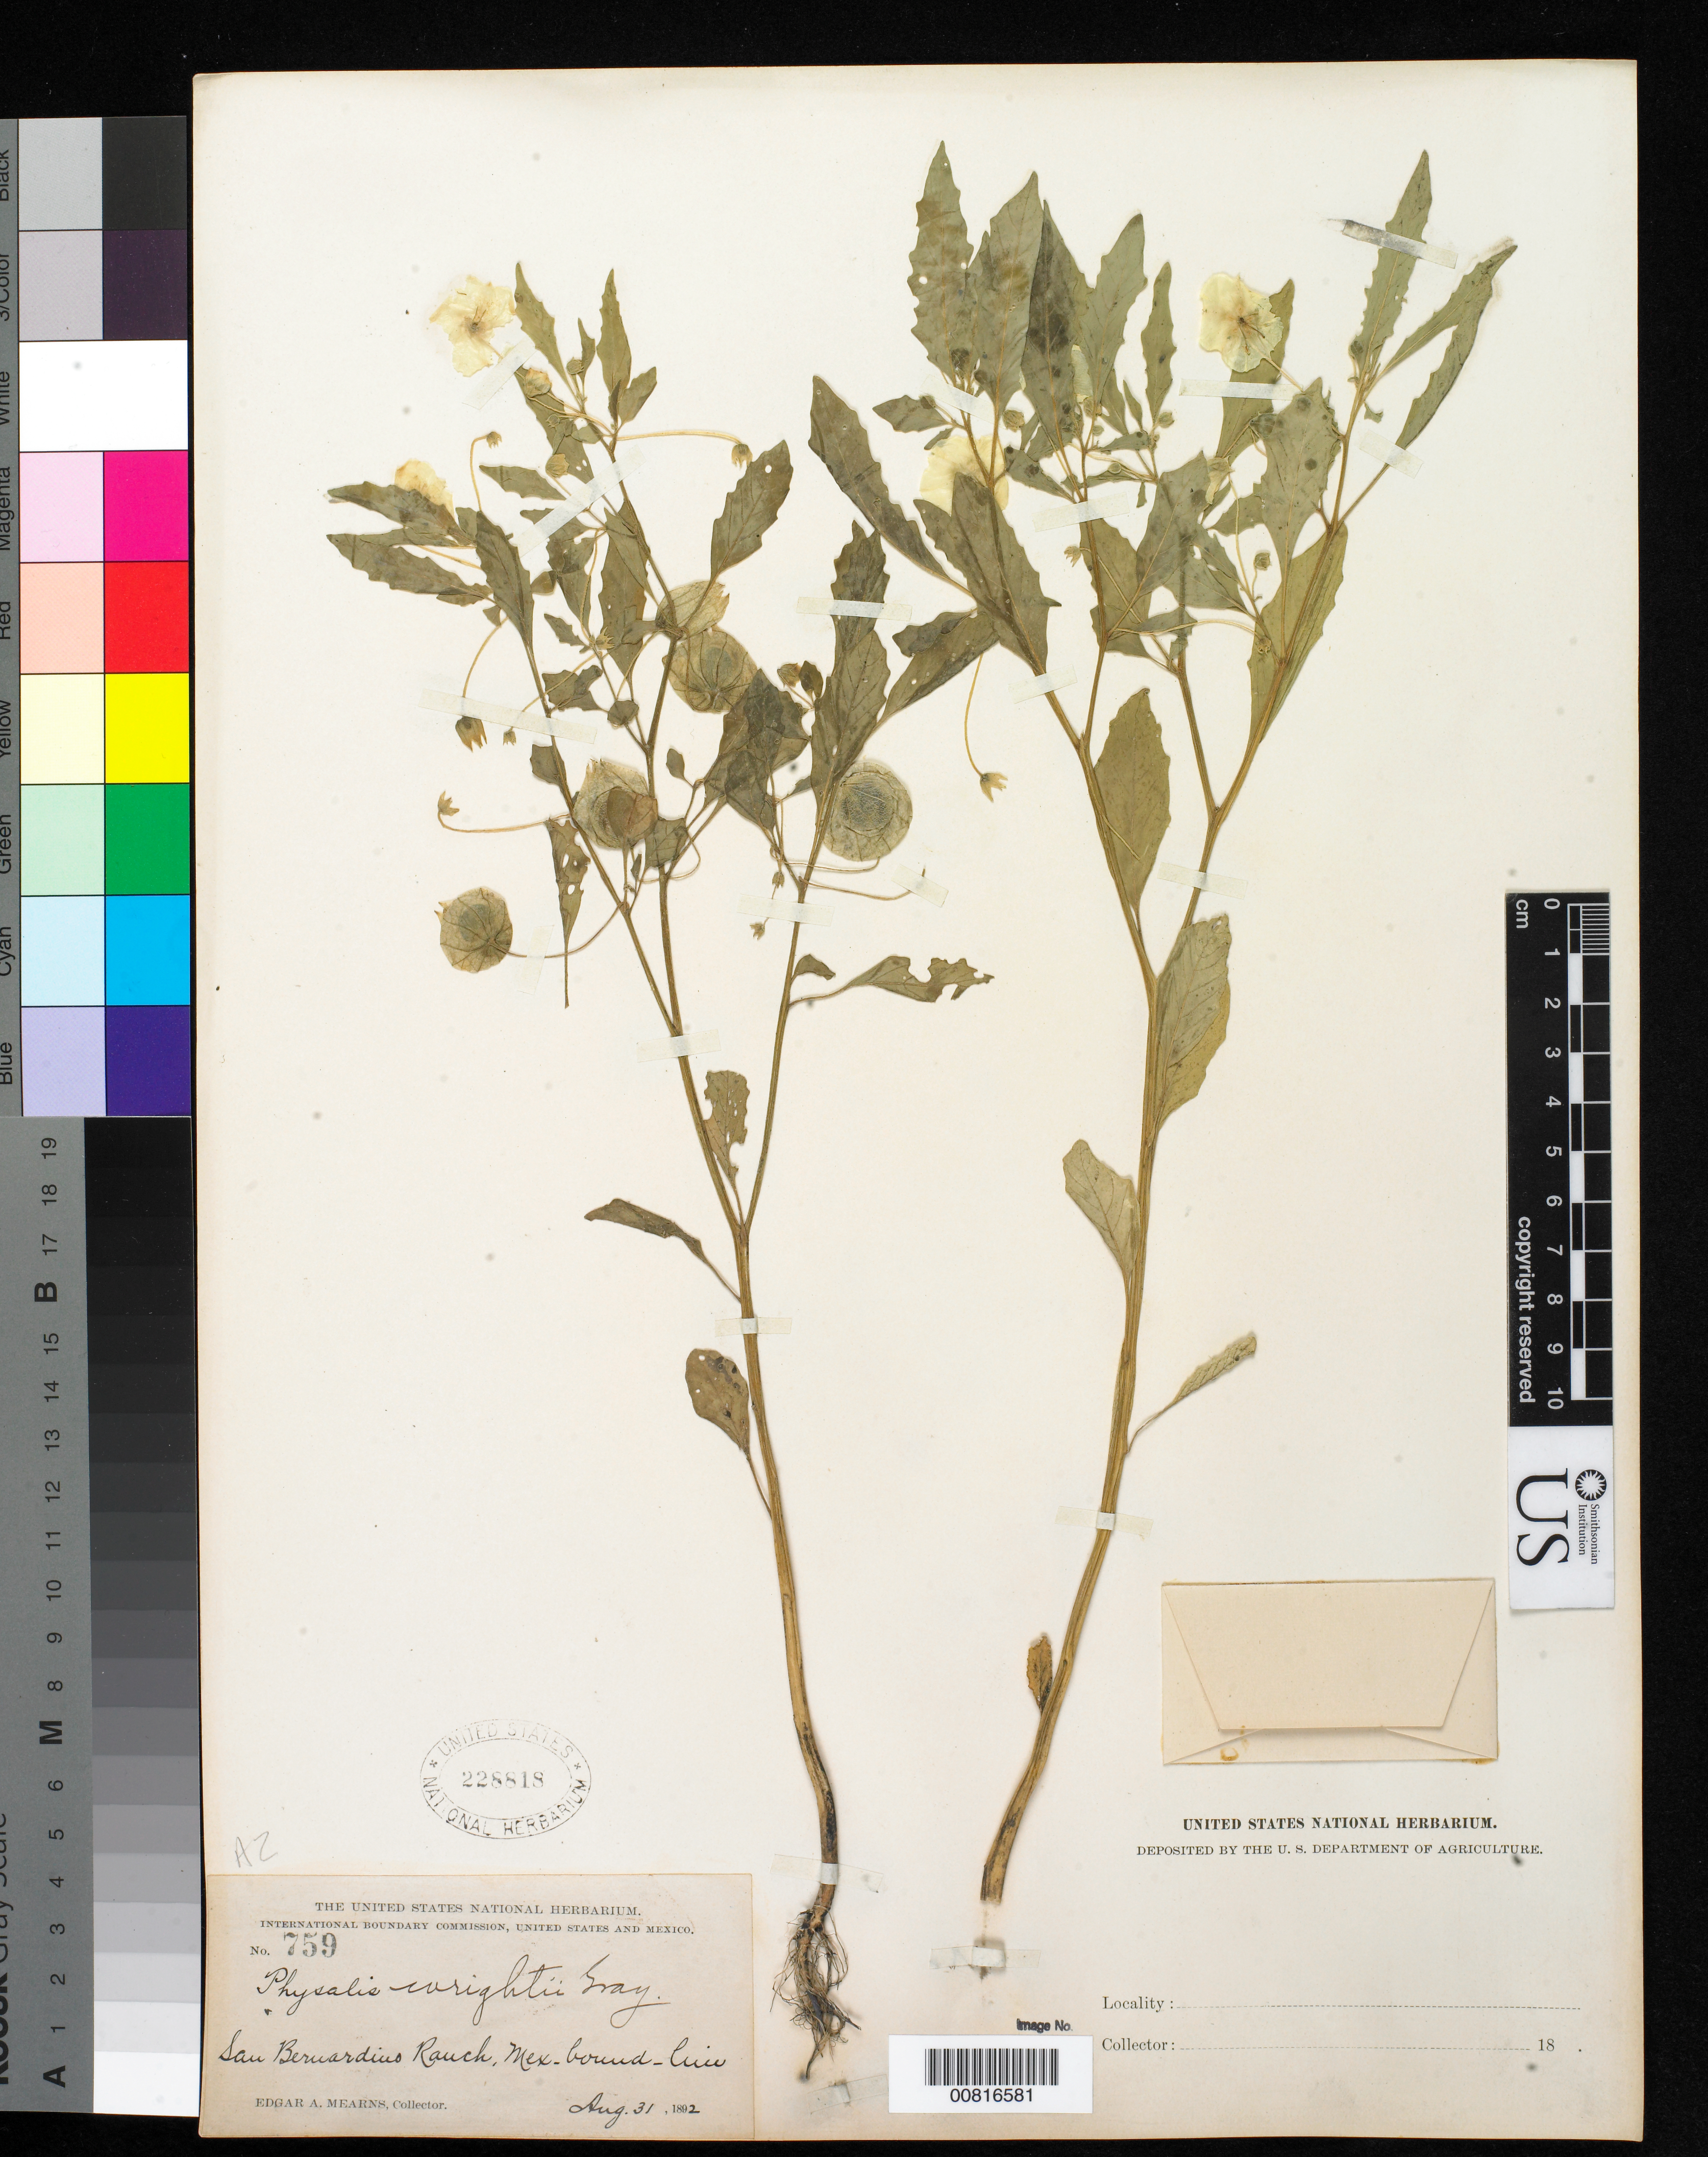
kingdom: Plantae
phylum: Tracheophyta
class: Magnoliopsida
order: Solanales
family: Solanaceae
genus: Physalis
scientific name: Physalis acutifolia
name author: (Miers) Sandwith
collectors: E. A. Mearns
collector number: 759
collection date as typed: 31 Aug 1892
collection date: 1892-08-31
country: United States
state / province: Arizona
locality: San Bernardino Ranch. Mexican Boundary Line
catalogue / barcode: US 228818